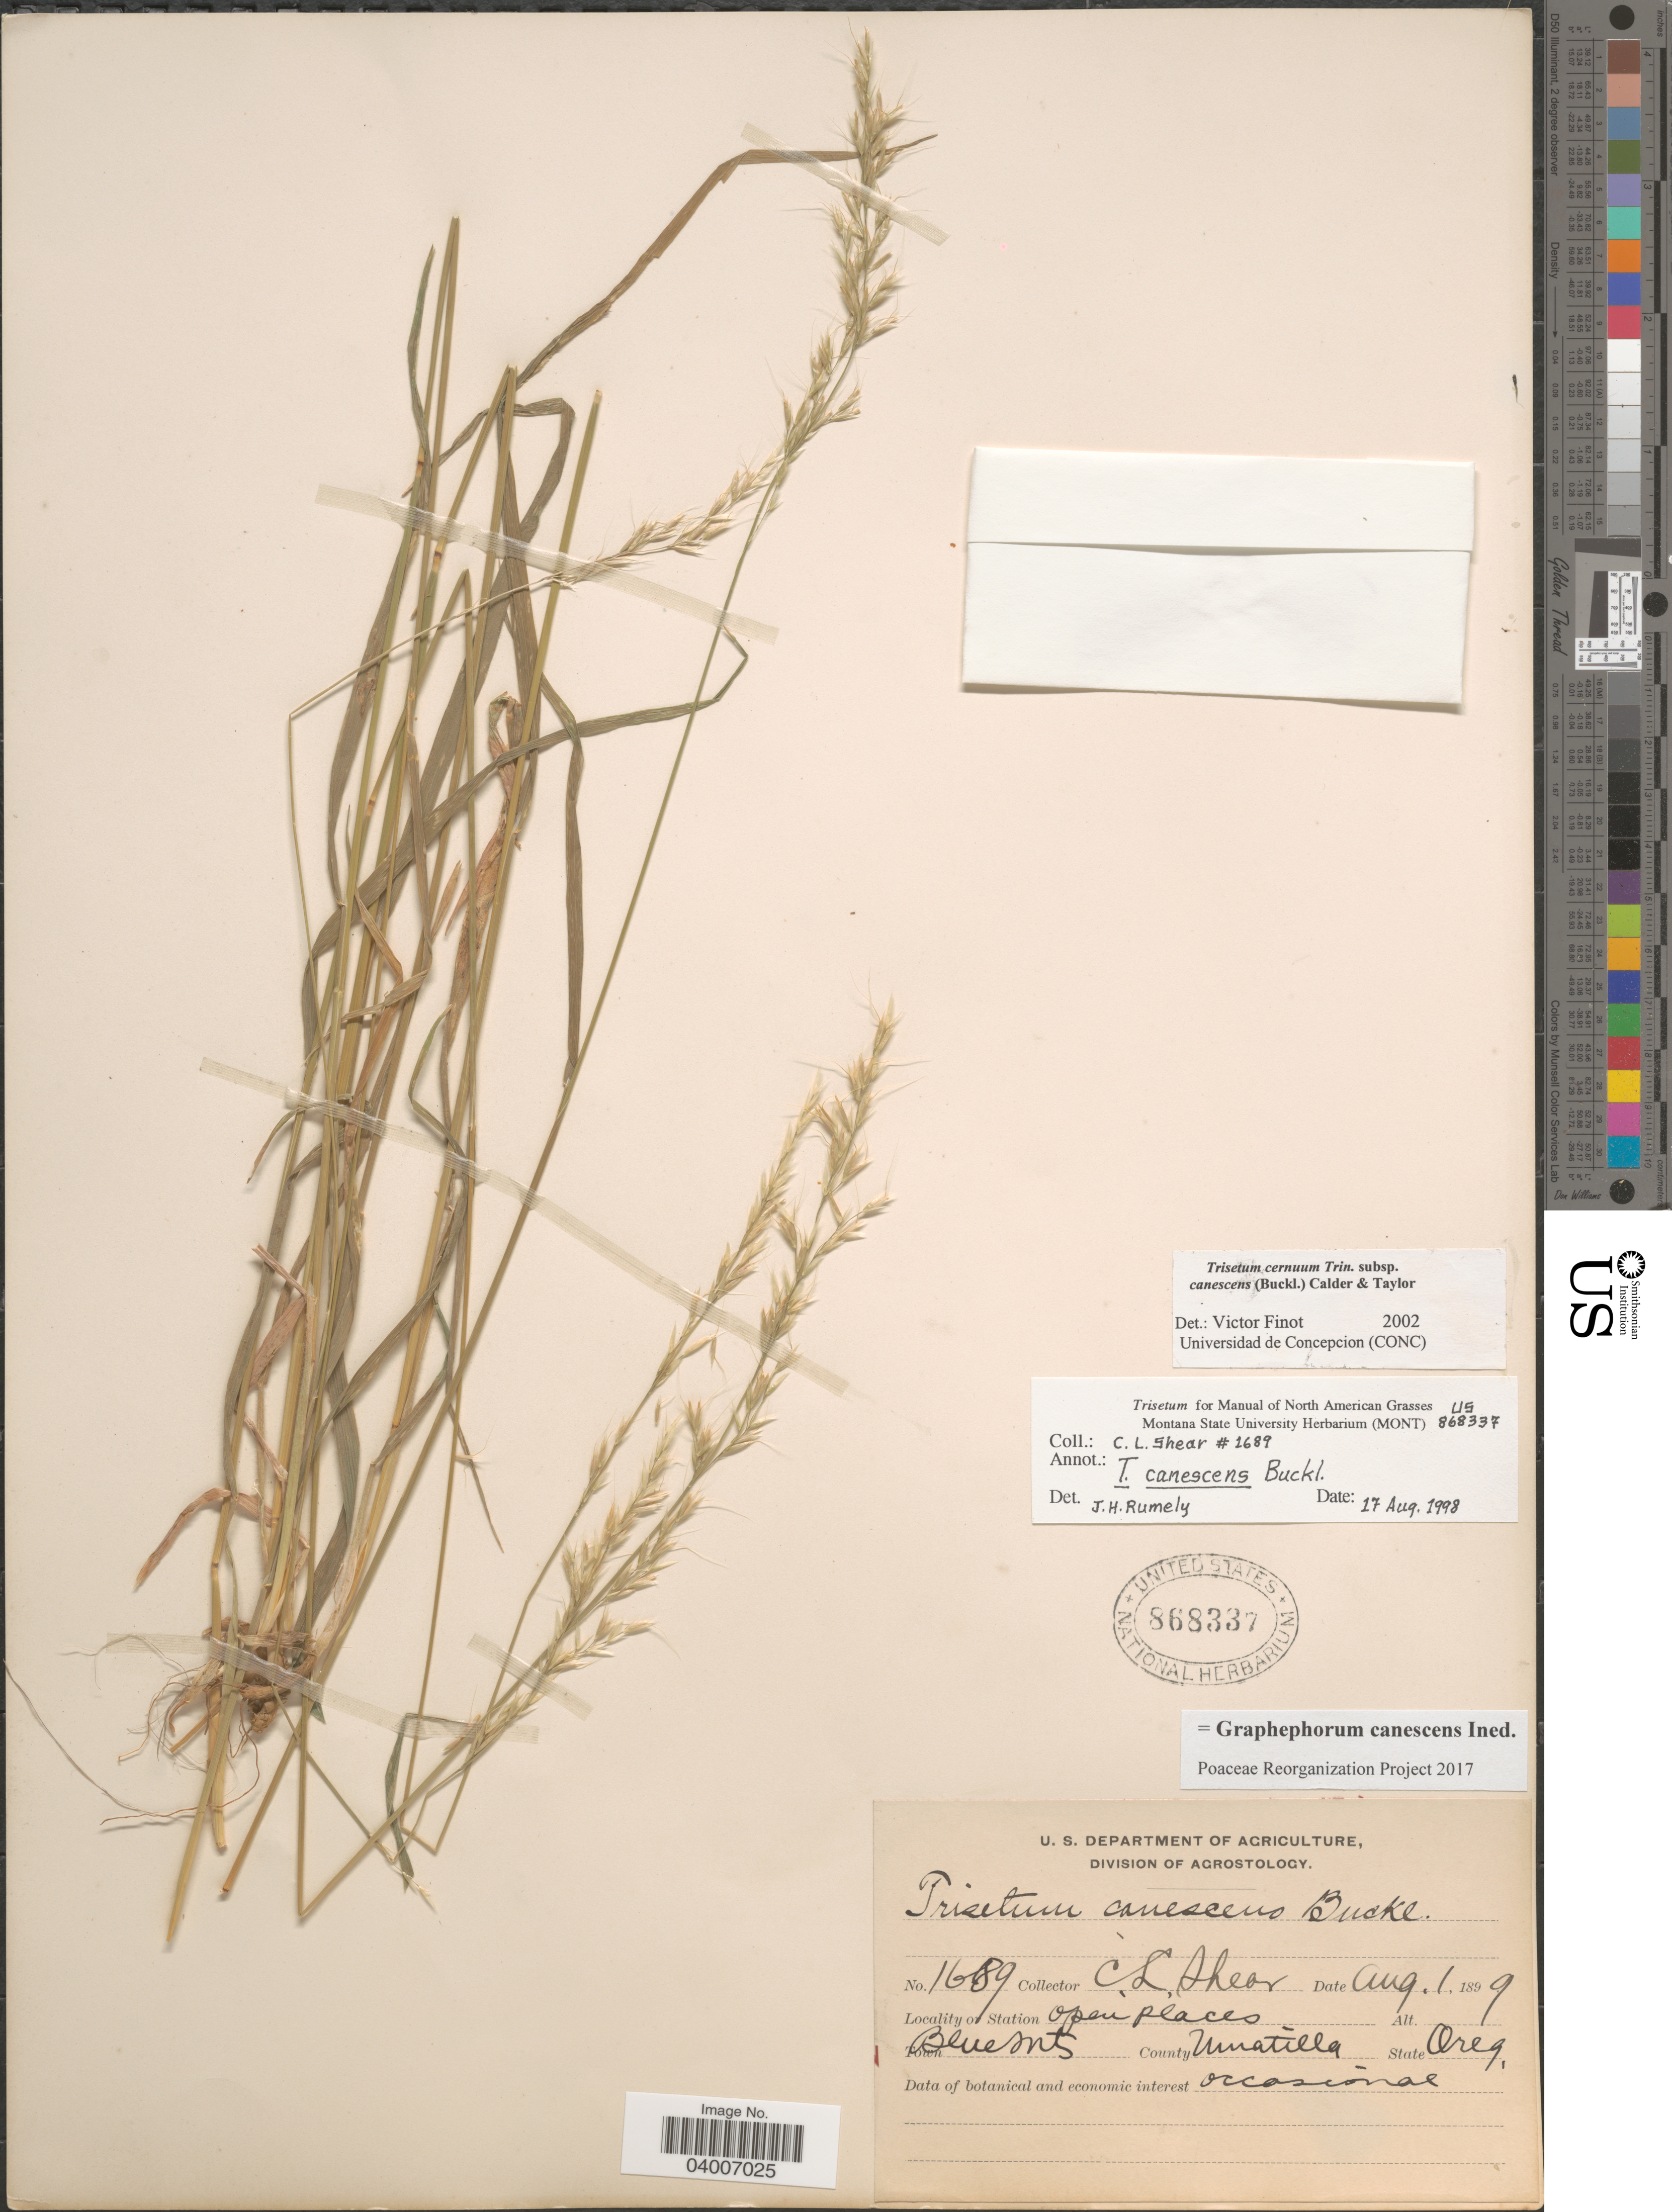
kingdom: Plantae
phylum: Tracheophyta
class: Liliopsida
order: Poales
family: Poaceae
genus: Graphephorum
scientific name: Graphephorum canescens ined.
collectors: C. L. Shear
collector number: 1689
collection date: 1899-08-01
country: United States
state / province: Oregon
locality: Station open places. Blue mts. County Umatilla.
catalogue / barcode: US 868337